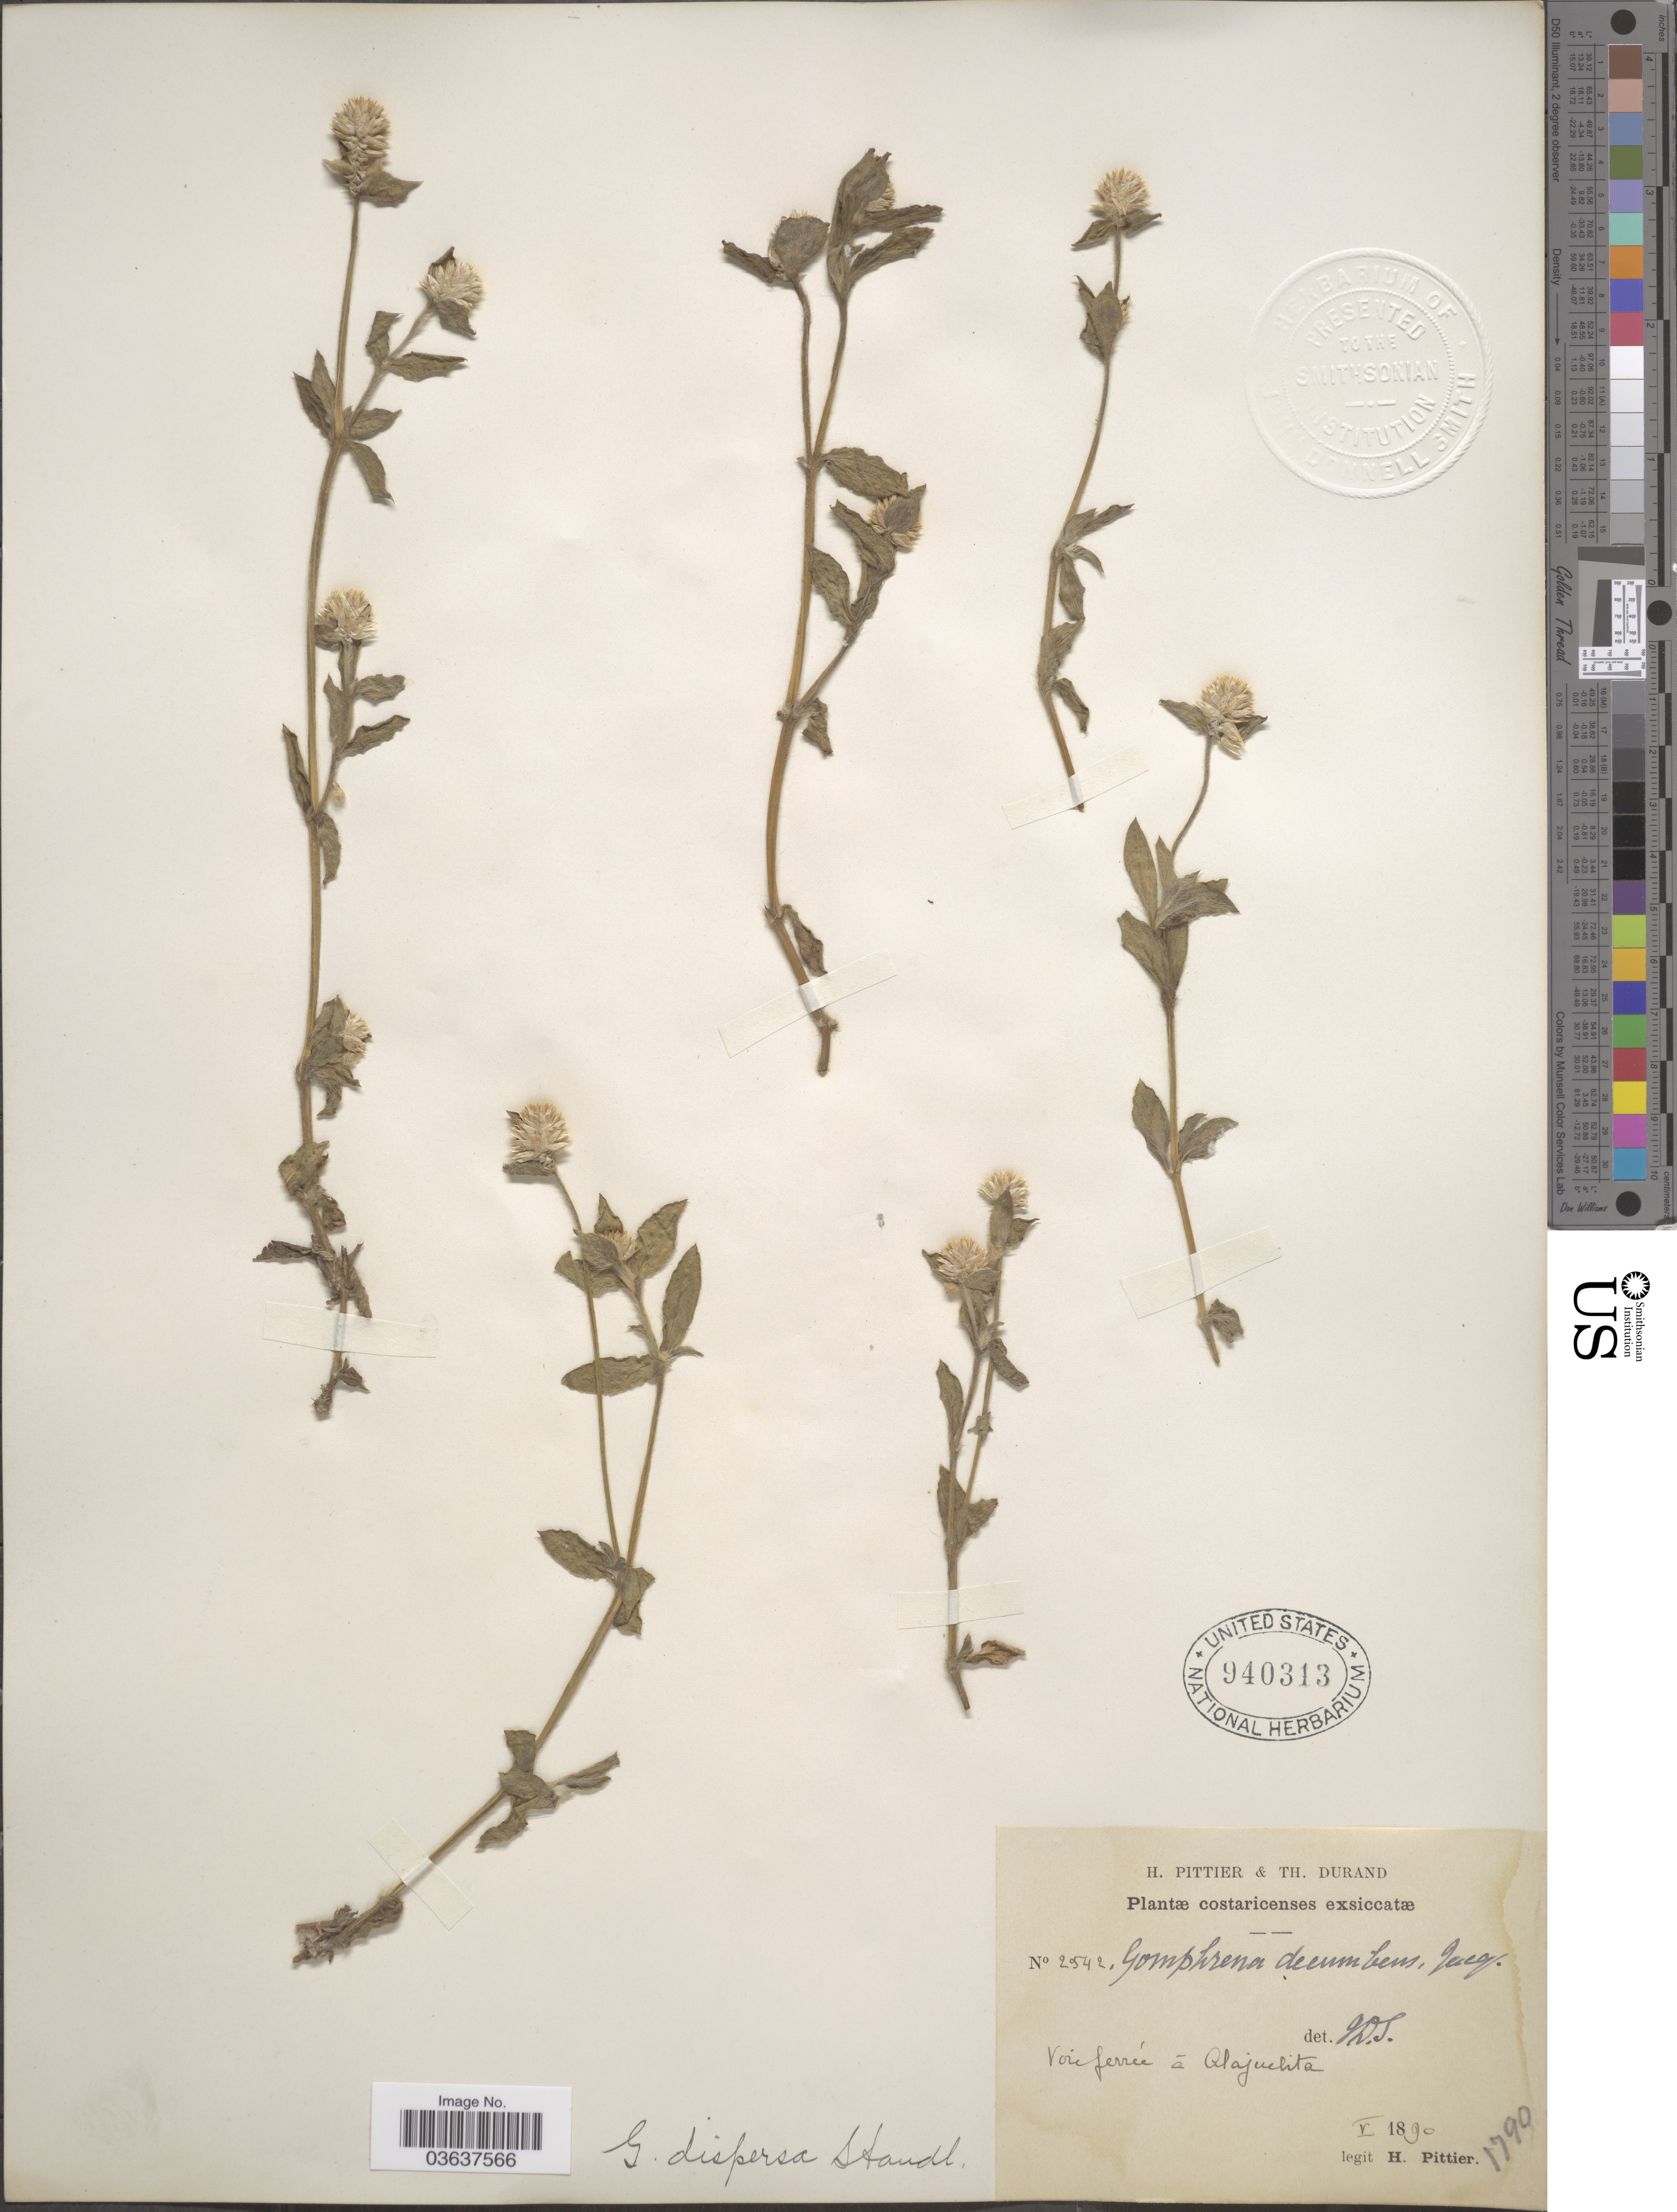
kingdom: Plantae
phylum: Tracheophyta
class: Magnoliopsida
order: Caryophyllales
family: Amaranthaceae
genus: Gomphrena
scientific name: Gomphrena dispersa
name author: Standl.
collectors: H. F. Pittier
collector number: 2542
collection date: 1890-05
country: Costa Rica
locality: Voie ferrée á Alajuelita.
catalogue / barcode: US 940313